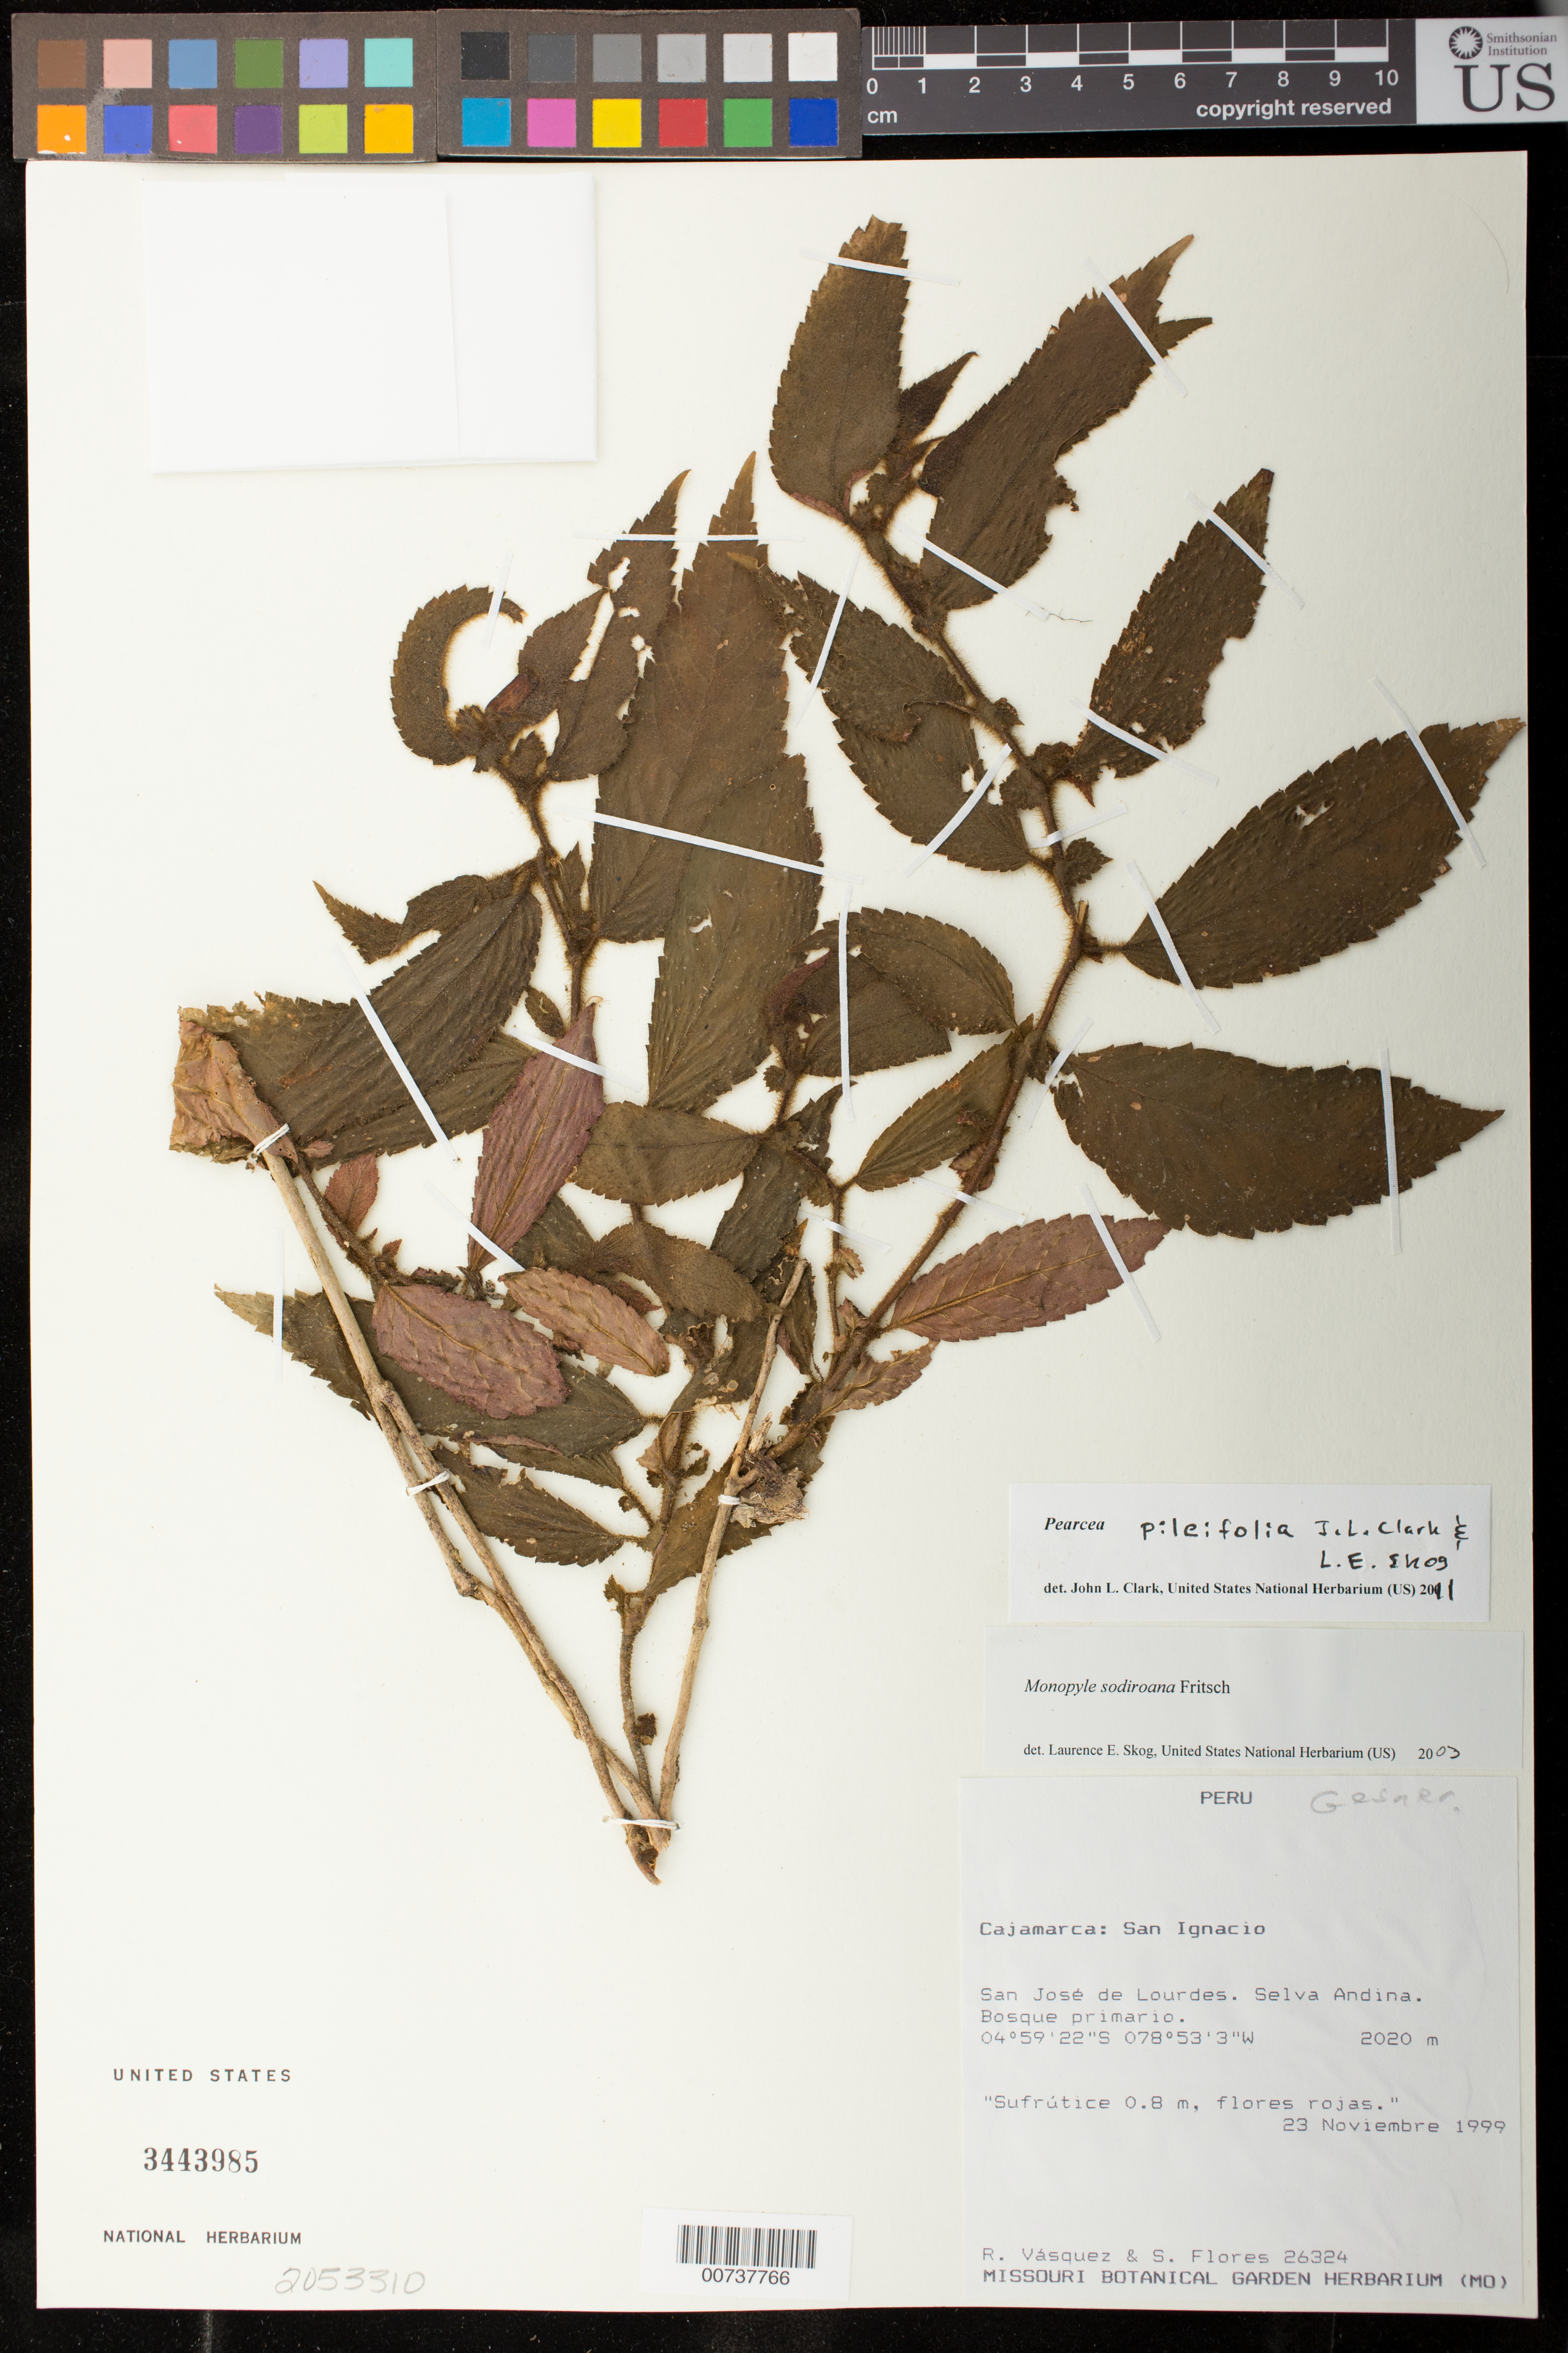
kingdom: Plantae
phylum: Tracheophyta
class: Magnoliopsida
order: Lamiales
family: Gesneriaceae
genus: Pearcea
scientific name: Pearcea pileifolia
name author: J.L. Clark & L.E. Skog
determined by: Clark, J. L., (SEL), The Marie Selby Botanical Garden (UNITED STATES)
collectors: R. Vásquez & M. Flores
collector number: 26324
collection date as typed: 23 Nov 1999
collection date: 1999-11-23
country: Peru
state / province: Cajamarca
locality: San Ignacio, San José de Lourdes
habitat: Selvan Andina, bosque primario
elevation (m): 2020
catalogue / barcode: US 3443985